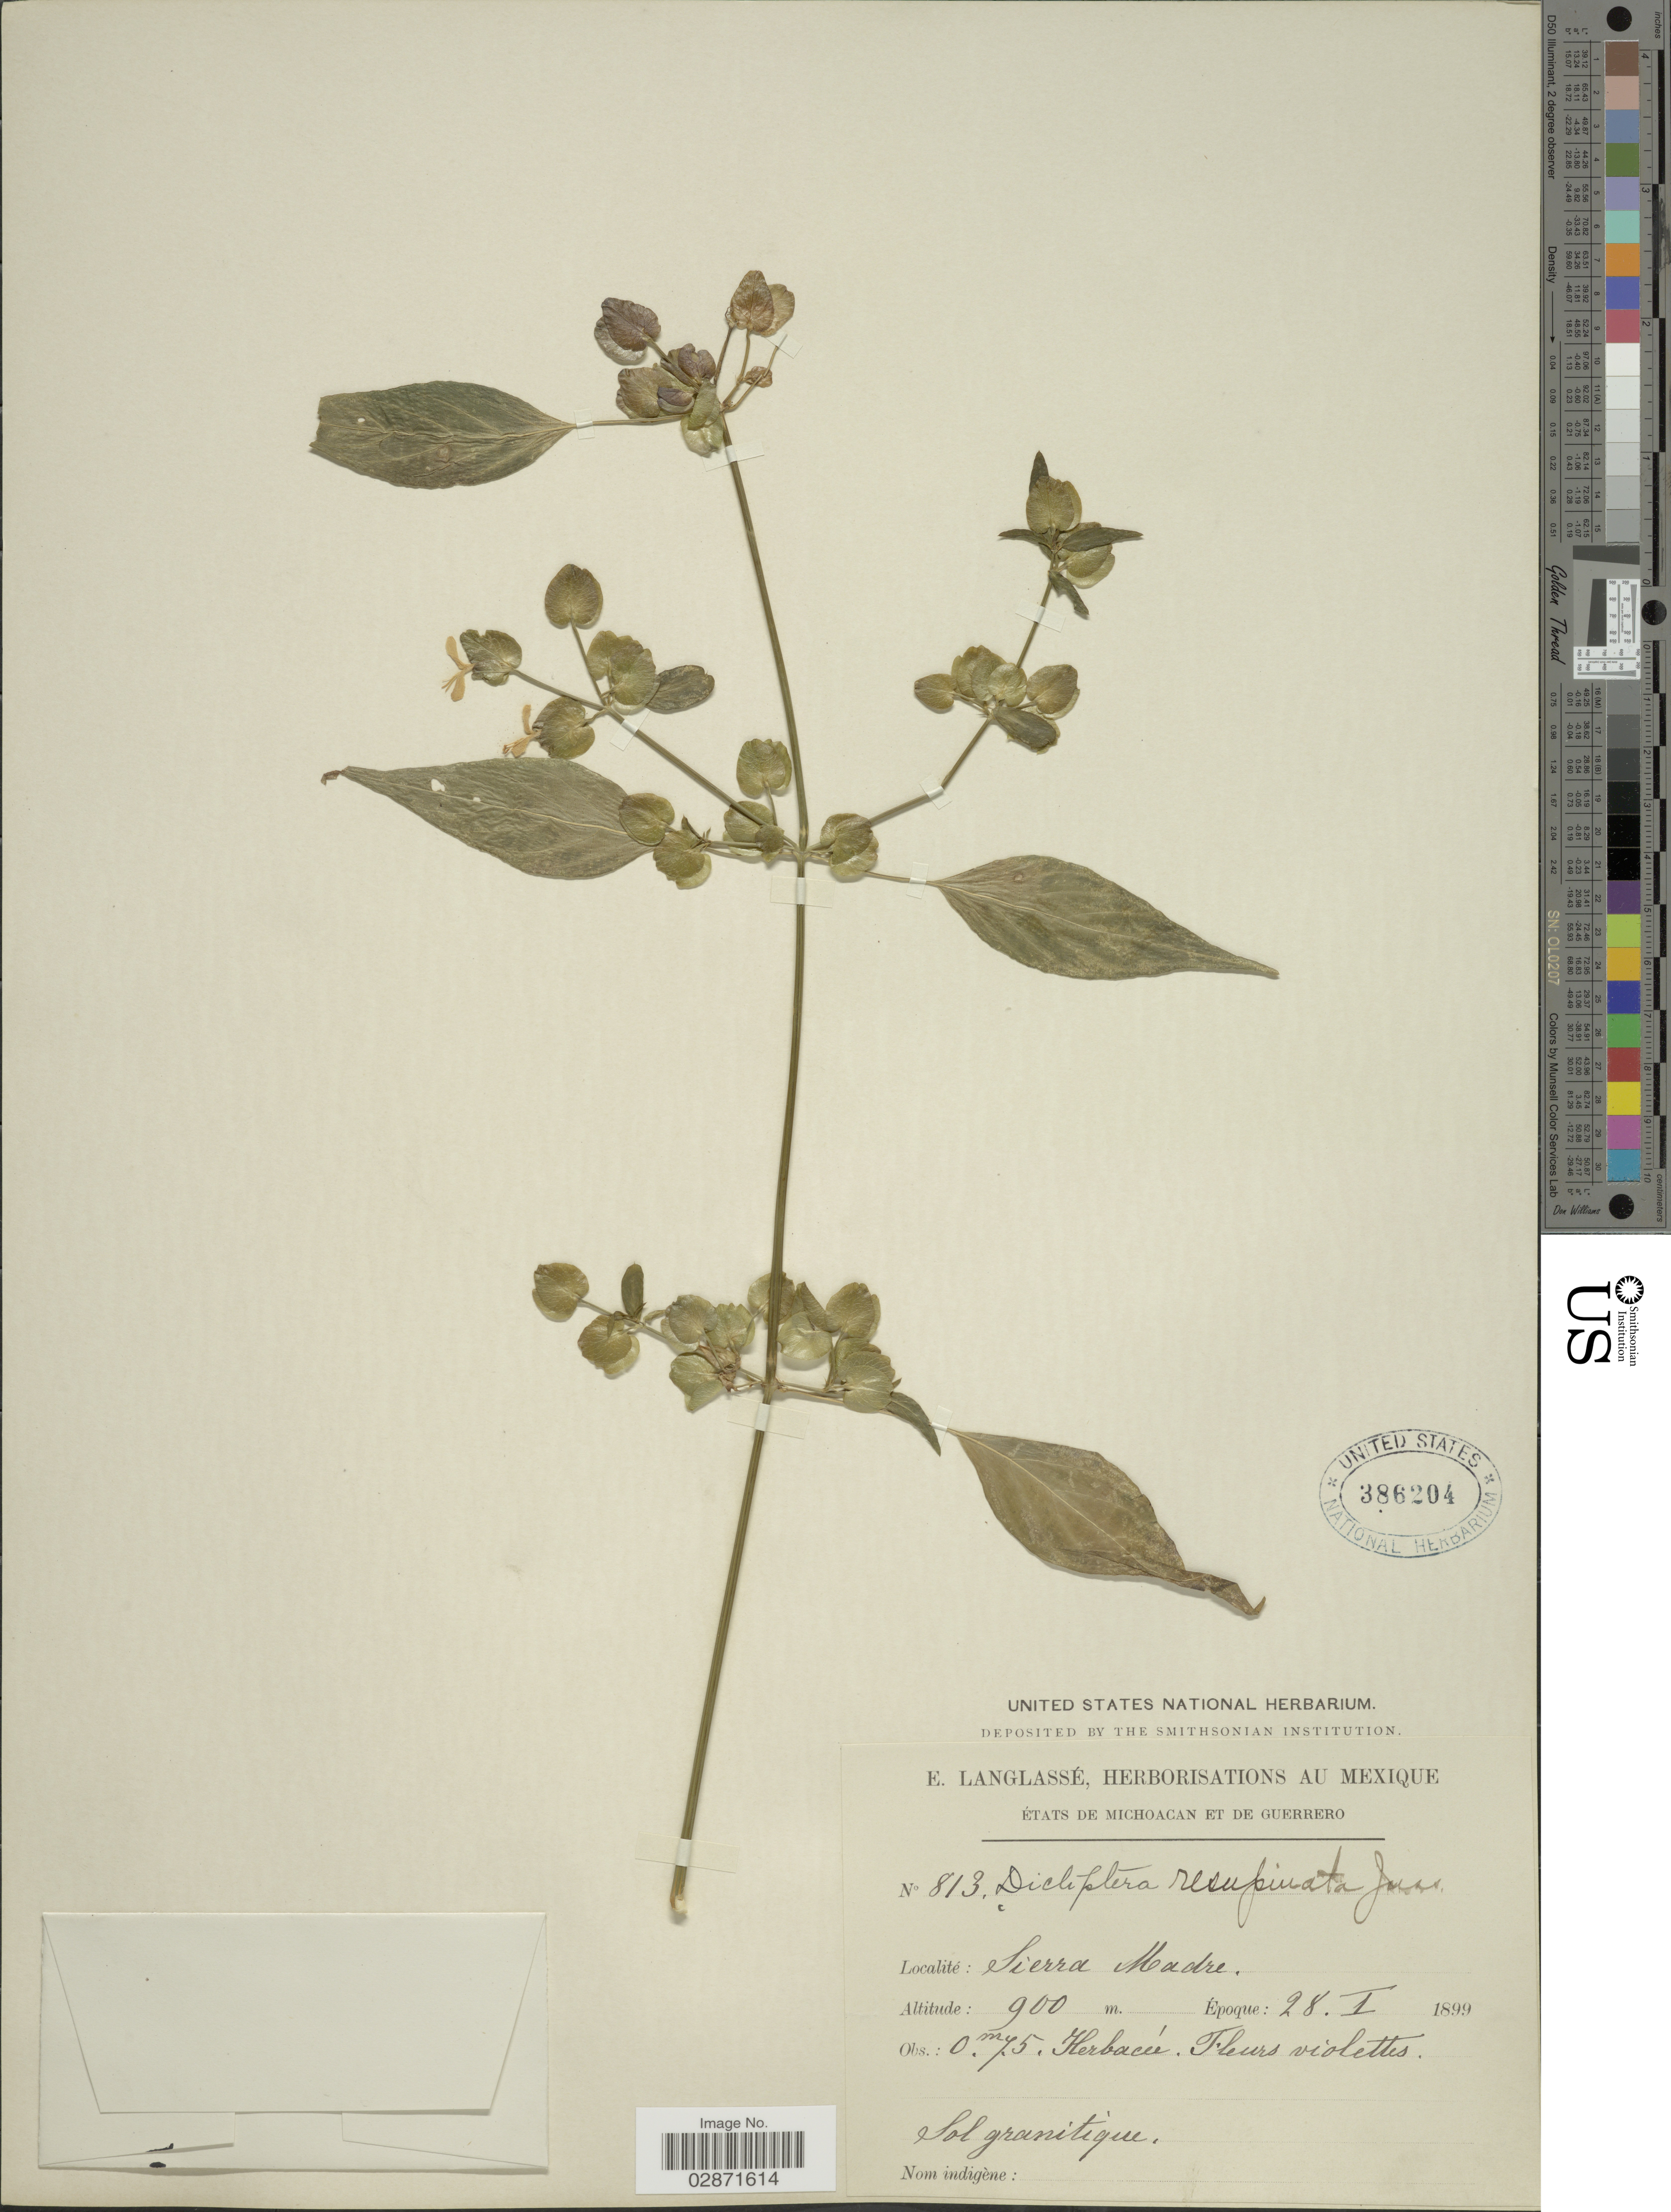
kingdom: Plantae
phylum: Tracheophyta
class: Magnoliopsida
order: Lamiales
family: Acanthaceae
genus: Dicliptera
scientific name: Dicliptera resupinata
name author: (Vahl) Juss.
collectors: E. Langlassé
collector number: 813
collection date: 1899-01-28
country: Mexico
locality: États de Michoacan et de Guerrero, Sierra Madre.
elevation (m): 900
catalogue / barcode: US 386204